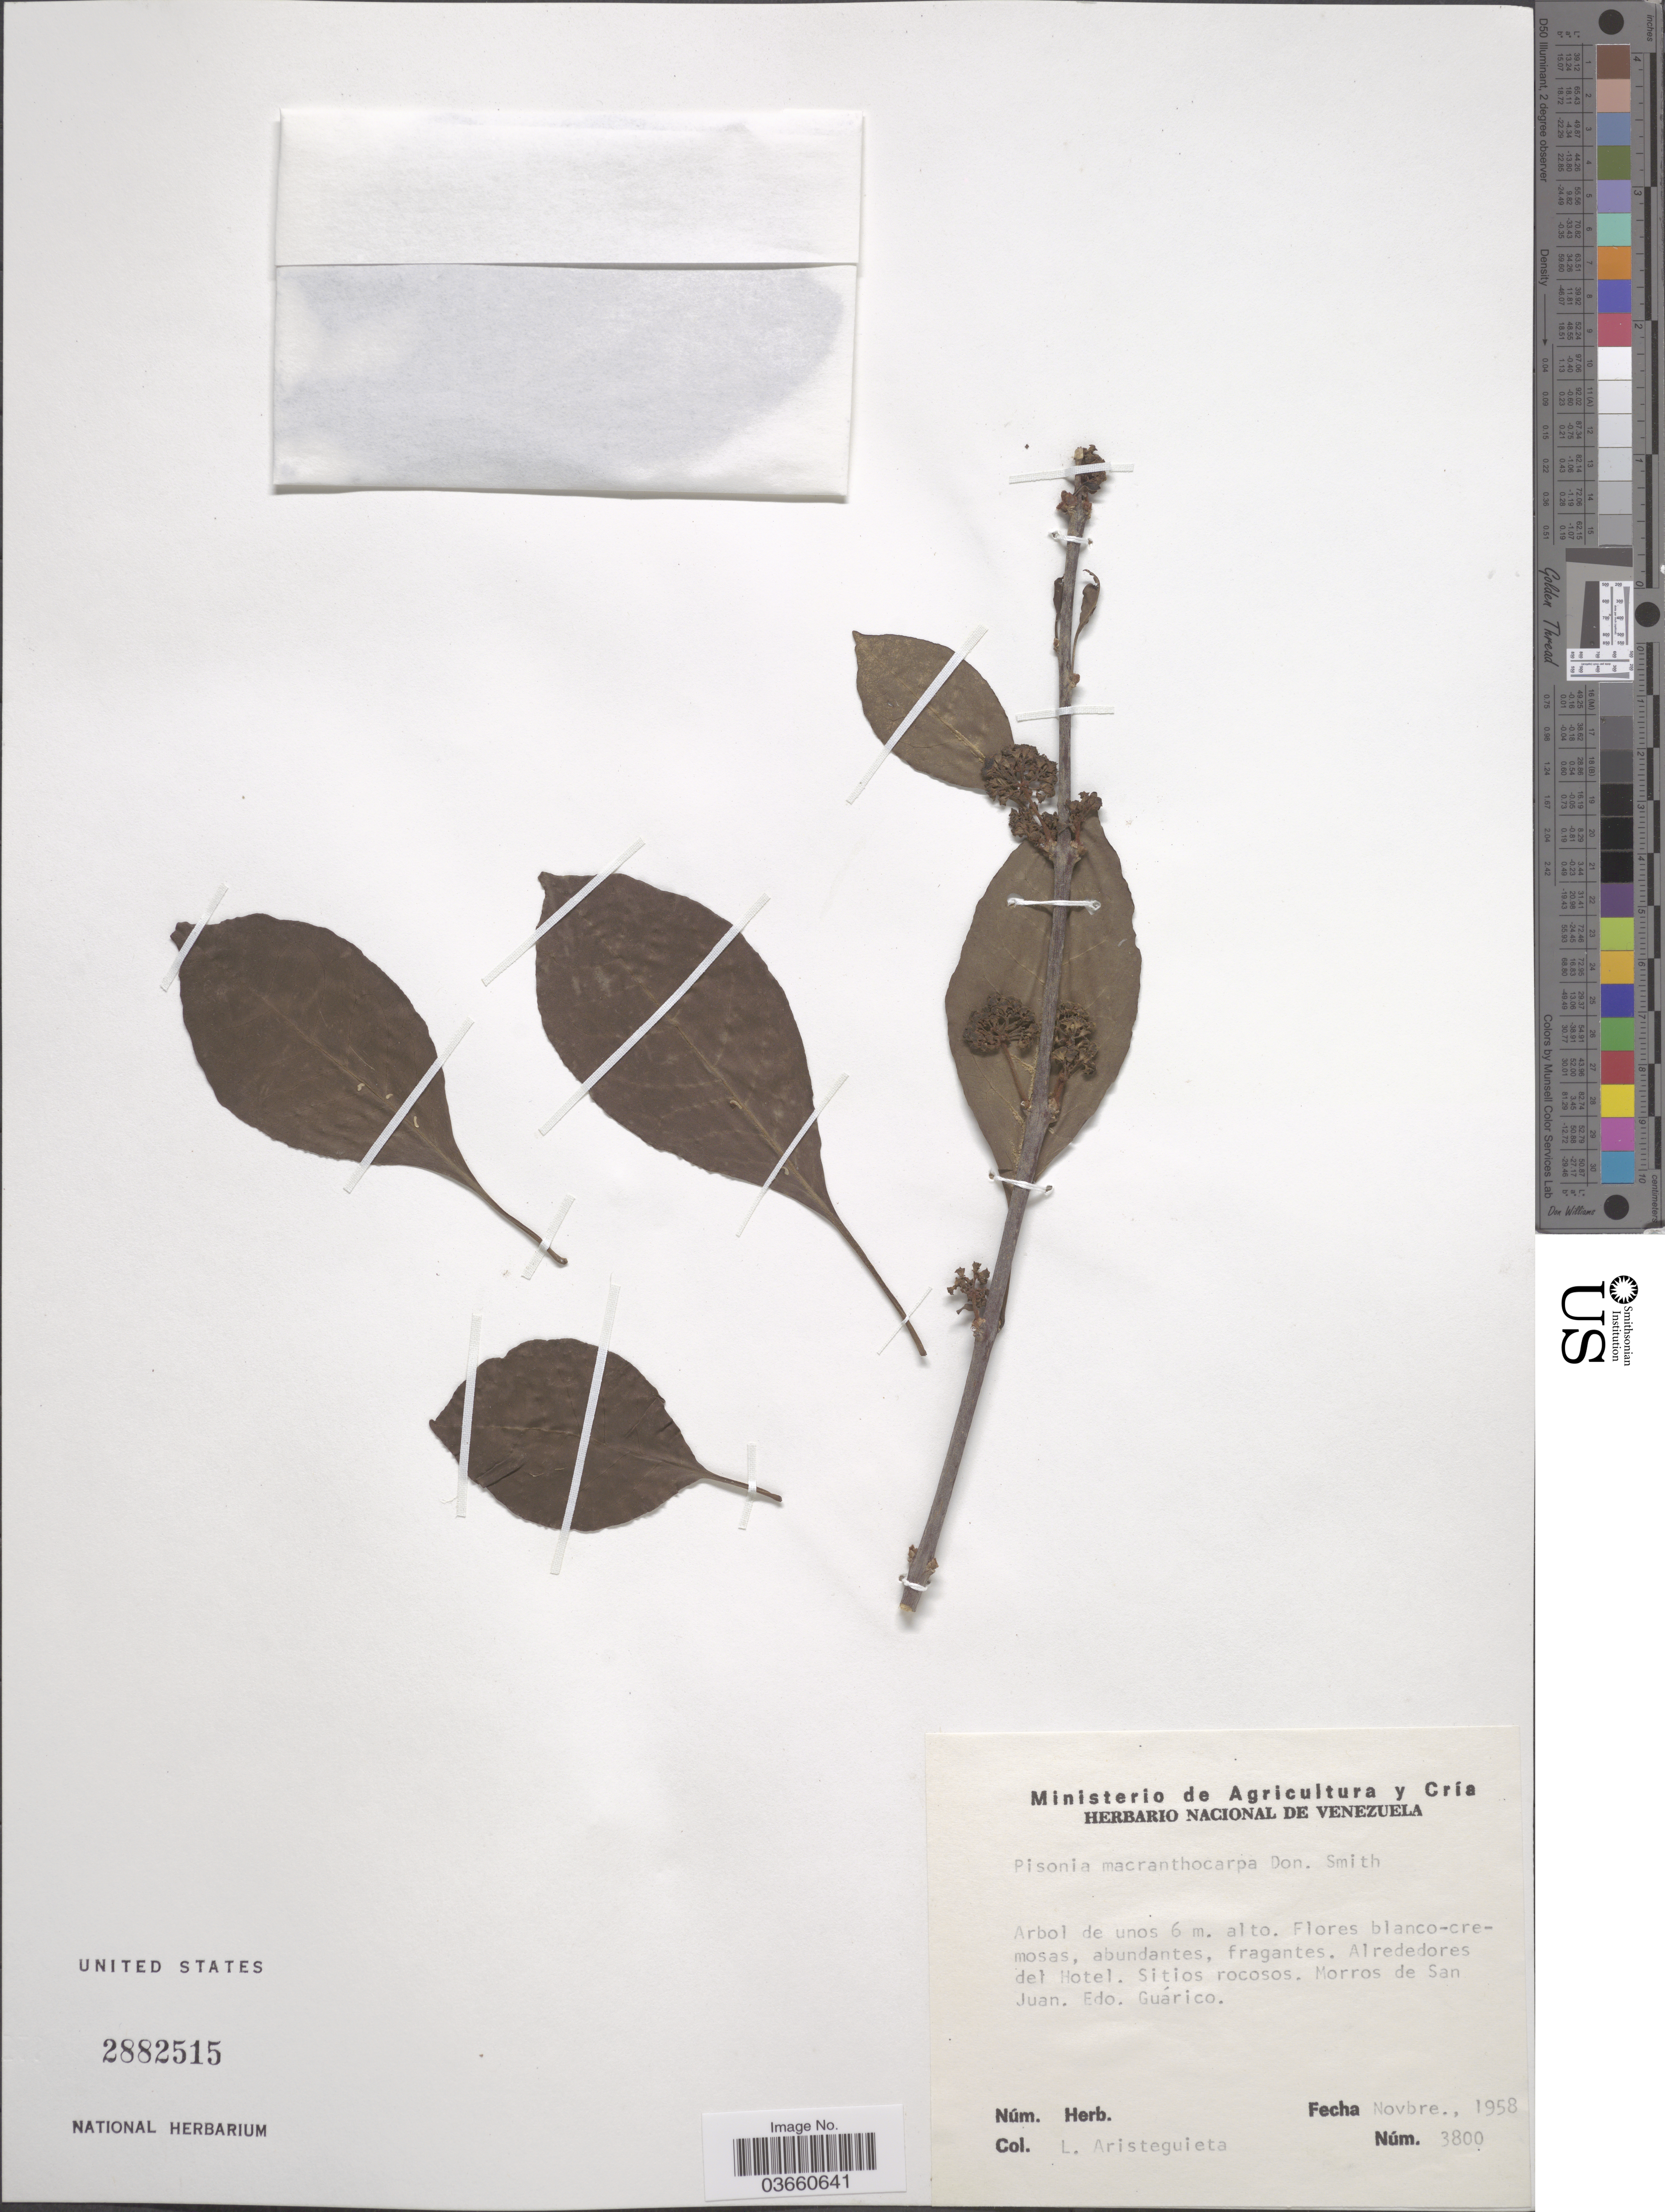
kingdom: Plantae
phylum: Tracheophyta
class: Magnoliopsida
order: Caryophyllales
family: Nyctaginaceae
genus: Pisonia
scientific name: Pisonia macranthocarpa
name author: (Donn. Sm.) Donn. Sm.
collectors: L. Aristeguieta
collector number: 3800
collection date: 1958-11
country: Venezuela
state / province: Guárico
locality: Alrededores del Hotel. Sitios rocosos. Morros de San Juan.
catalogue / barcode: US 2882515